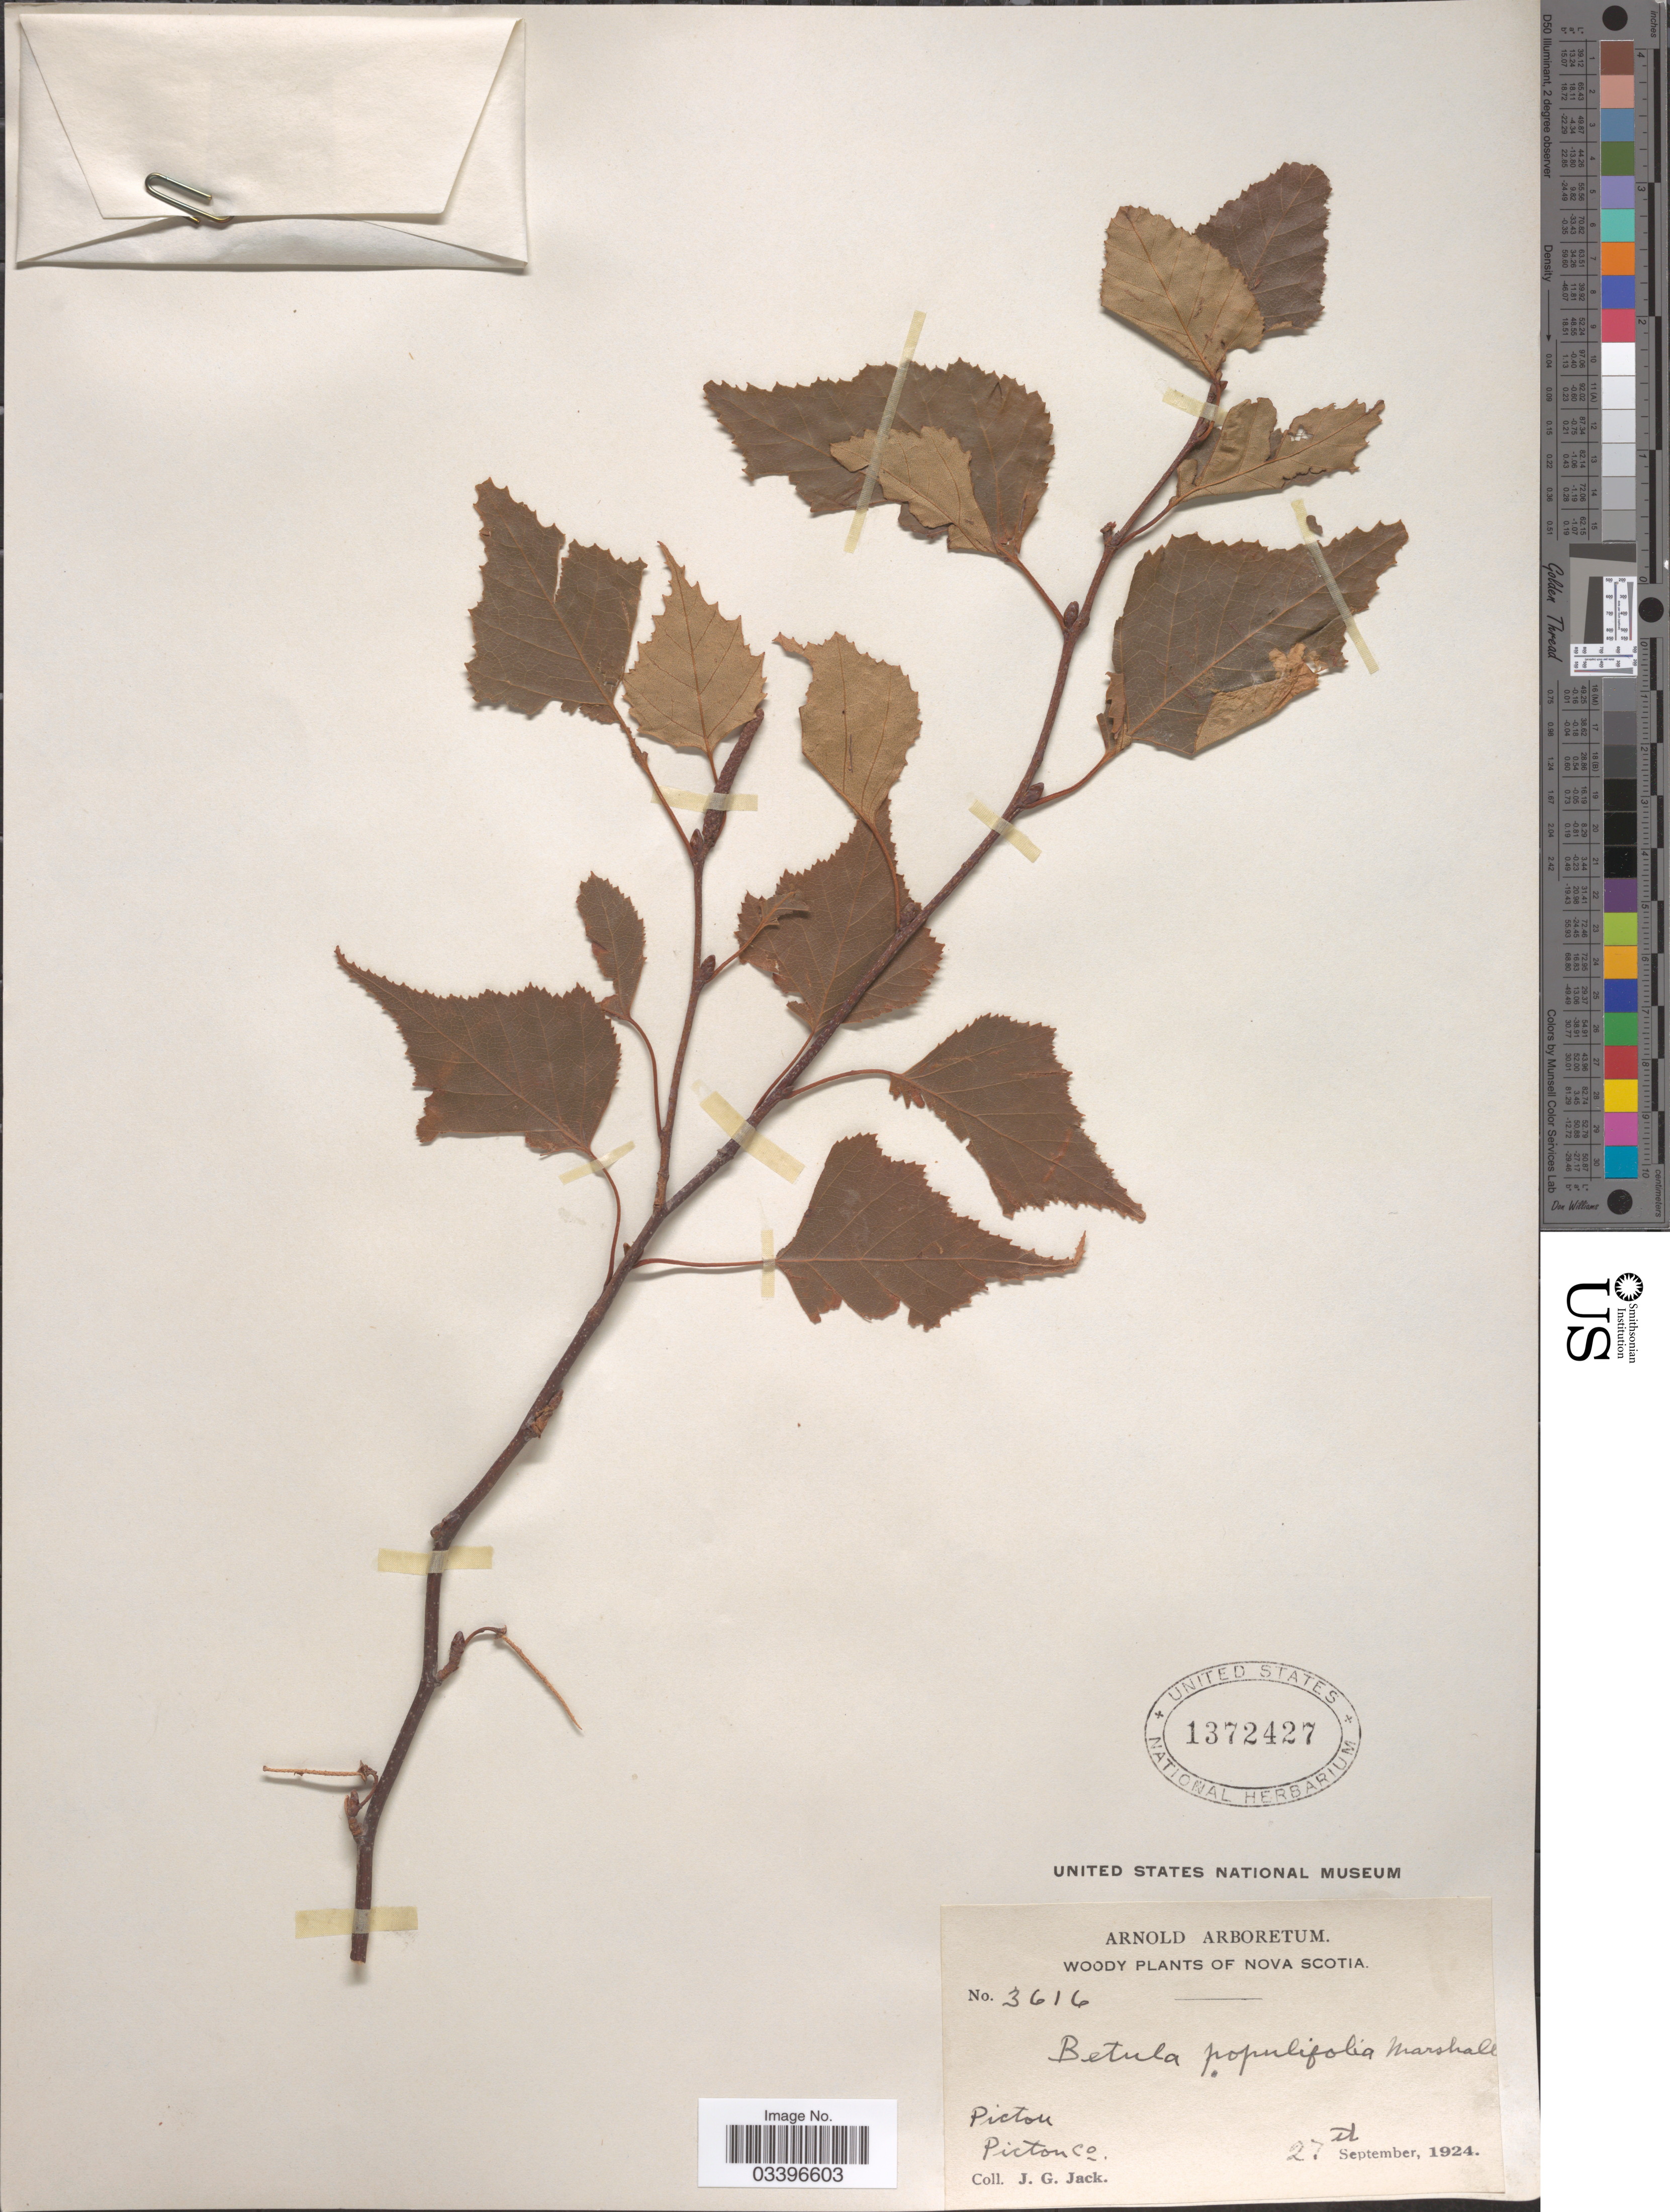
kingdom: Plantae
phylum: Tracheophyta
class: Magnoliopsida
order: Fagales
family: Betulaceae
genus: Betula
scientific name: Betula populifolia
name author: Marshall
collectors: J. G. Jack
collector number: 3616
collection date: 1924-09-27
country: Canada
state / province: Nova Scotia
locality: Pictou. Pictou Co.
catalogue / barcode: US 1372427